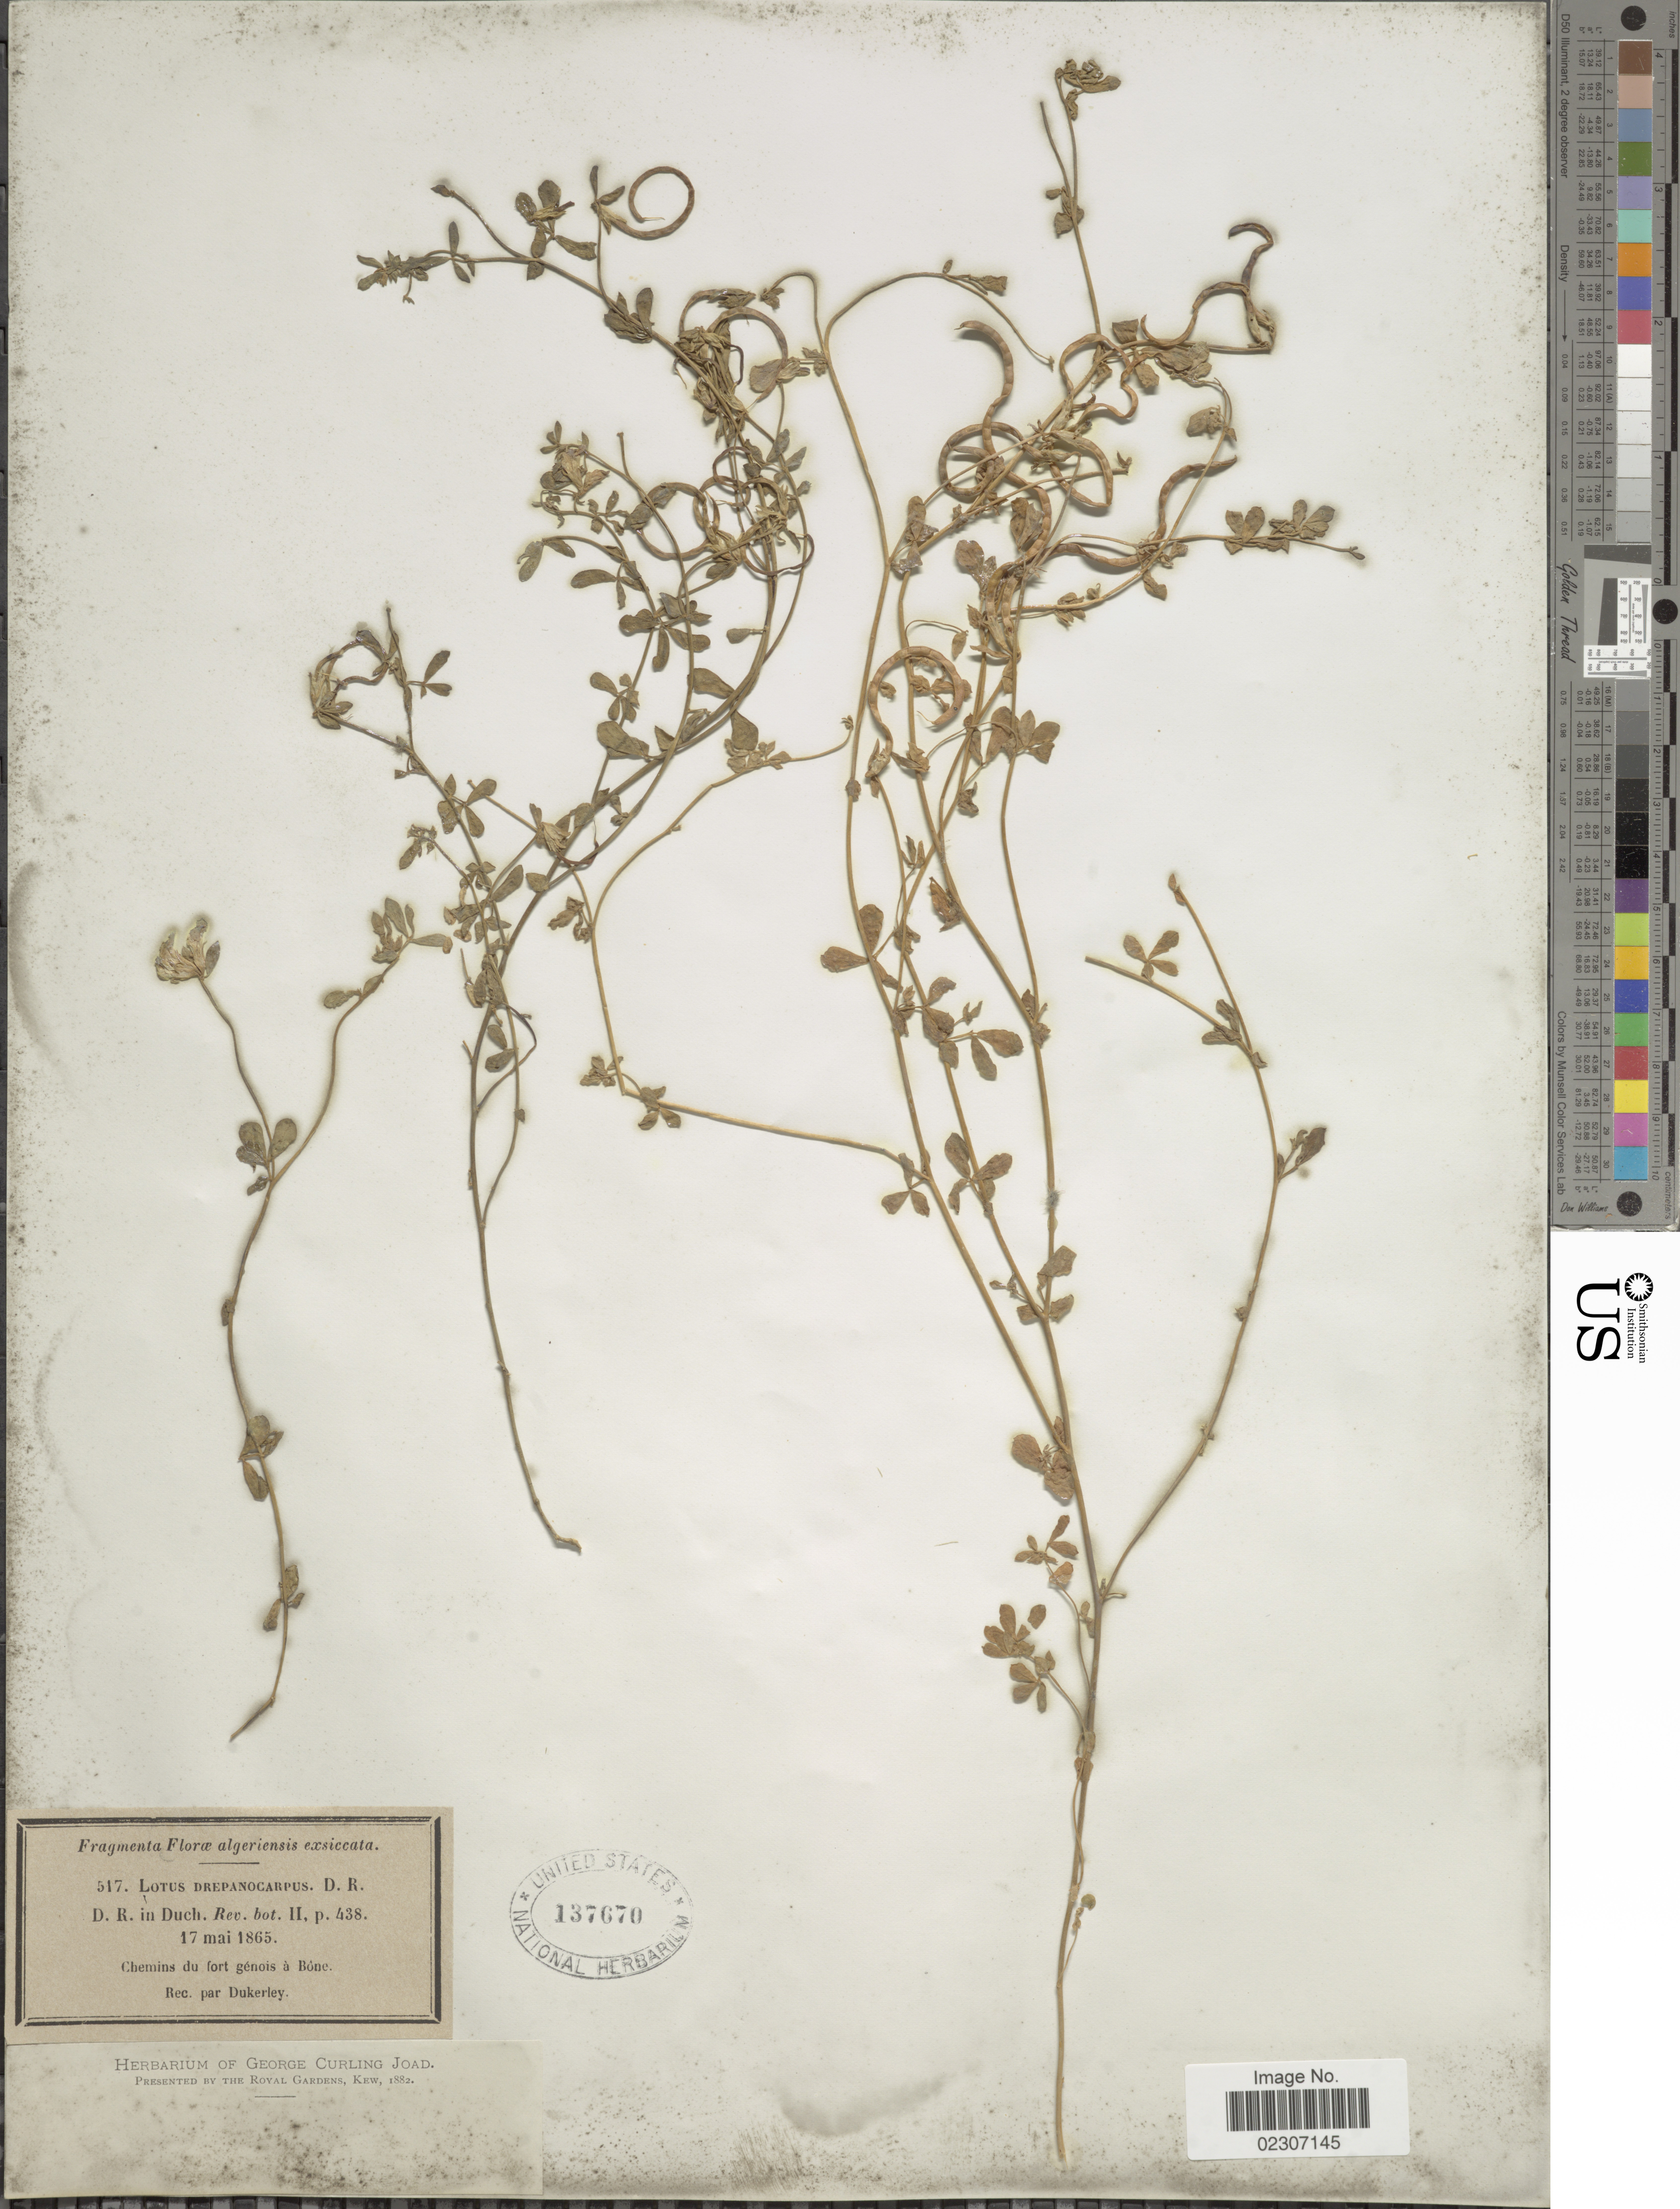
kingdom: Plantae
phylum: Tracheophyta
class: Magnoliopsida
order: Fabales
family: Fabaceae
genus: Lotus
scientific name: Lotus drepanocarpus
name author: Durieu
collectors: Dukerley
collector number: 517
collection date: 1865-05-17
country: Algeria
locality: Algeriensis, Chemins du fort genois a Bone.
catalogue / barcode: US 137670